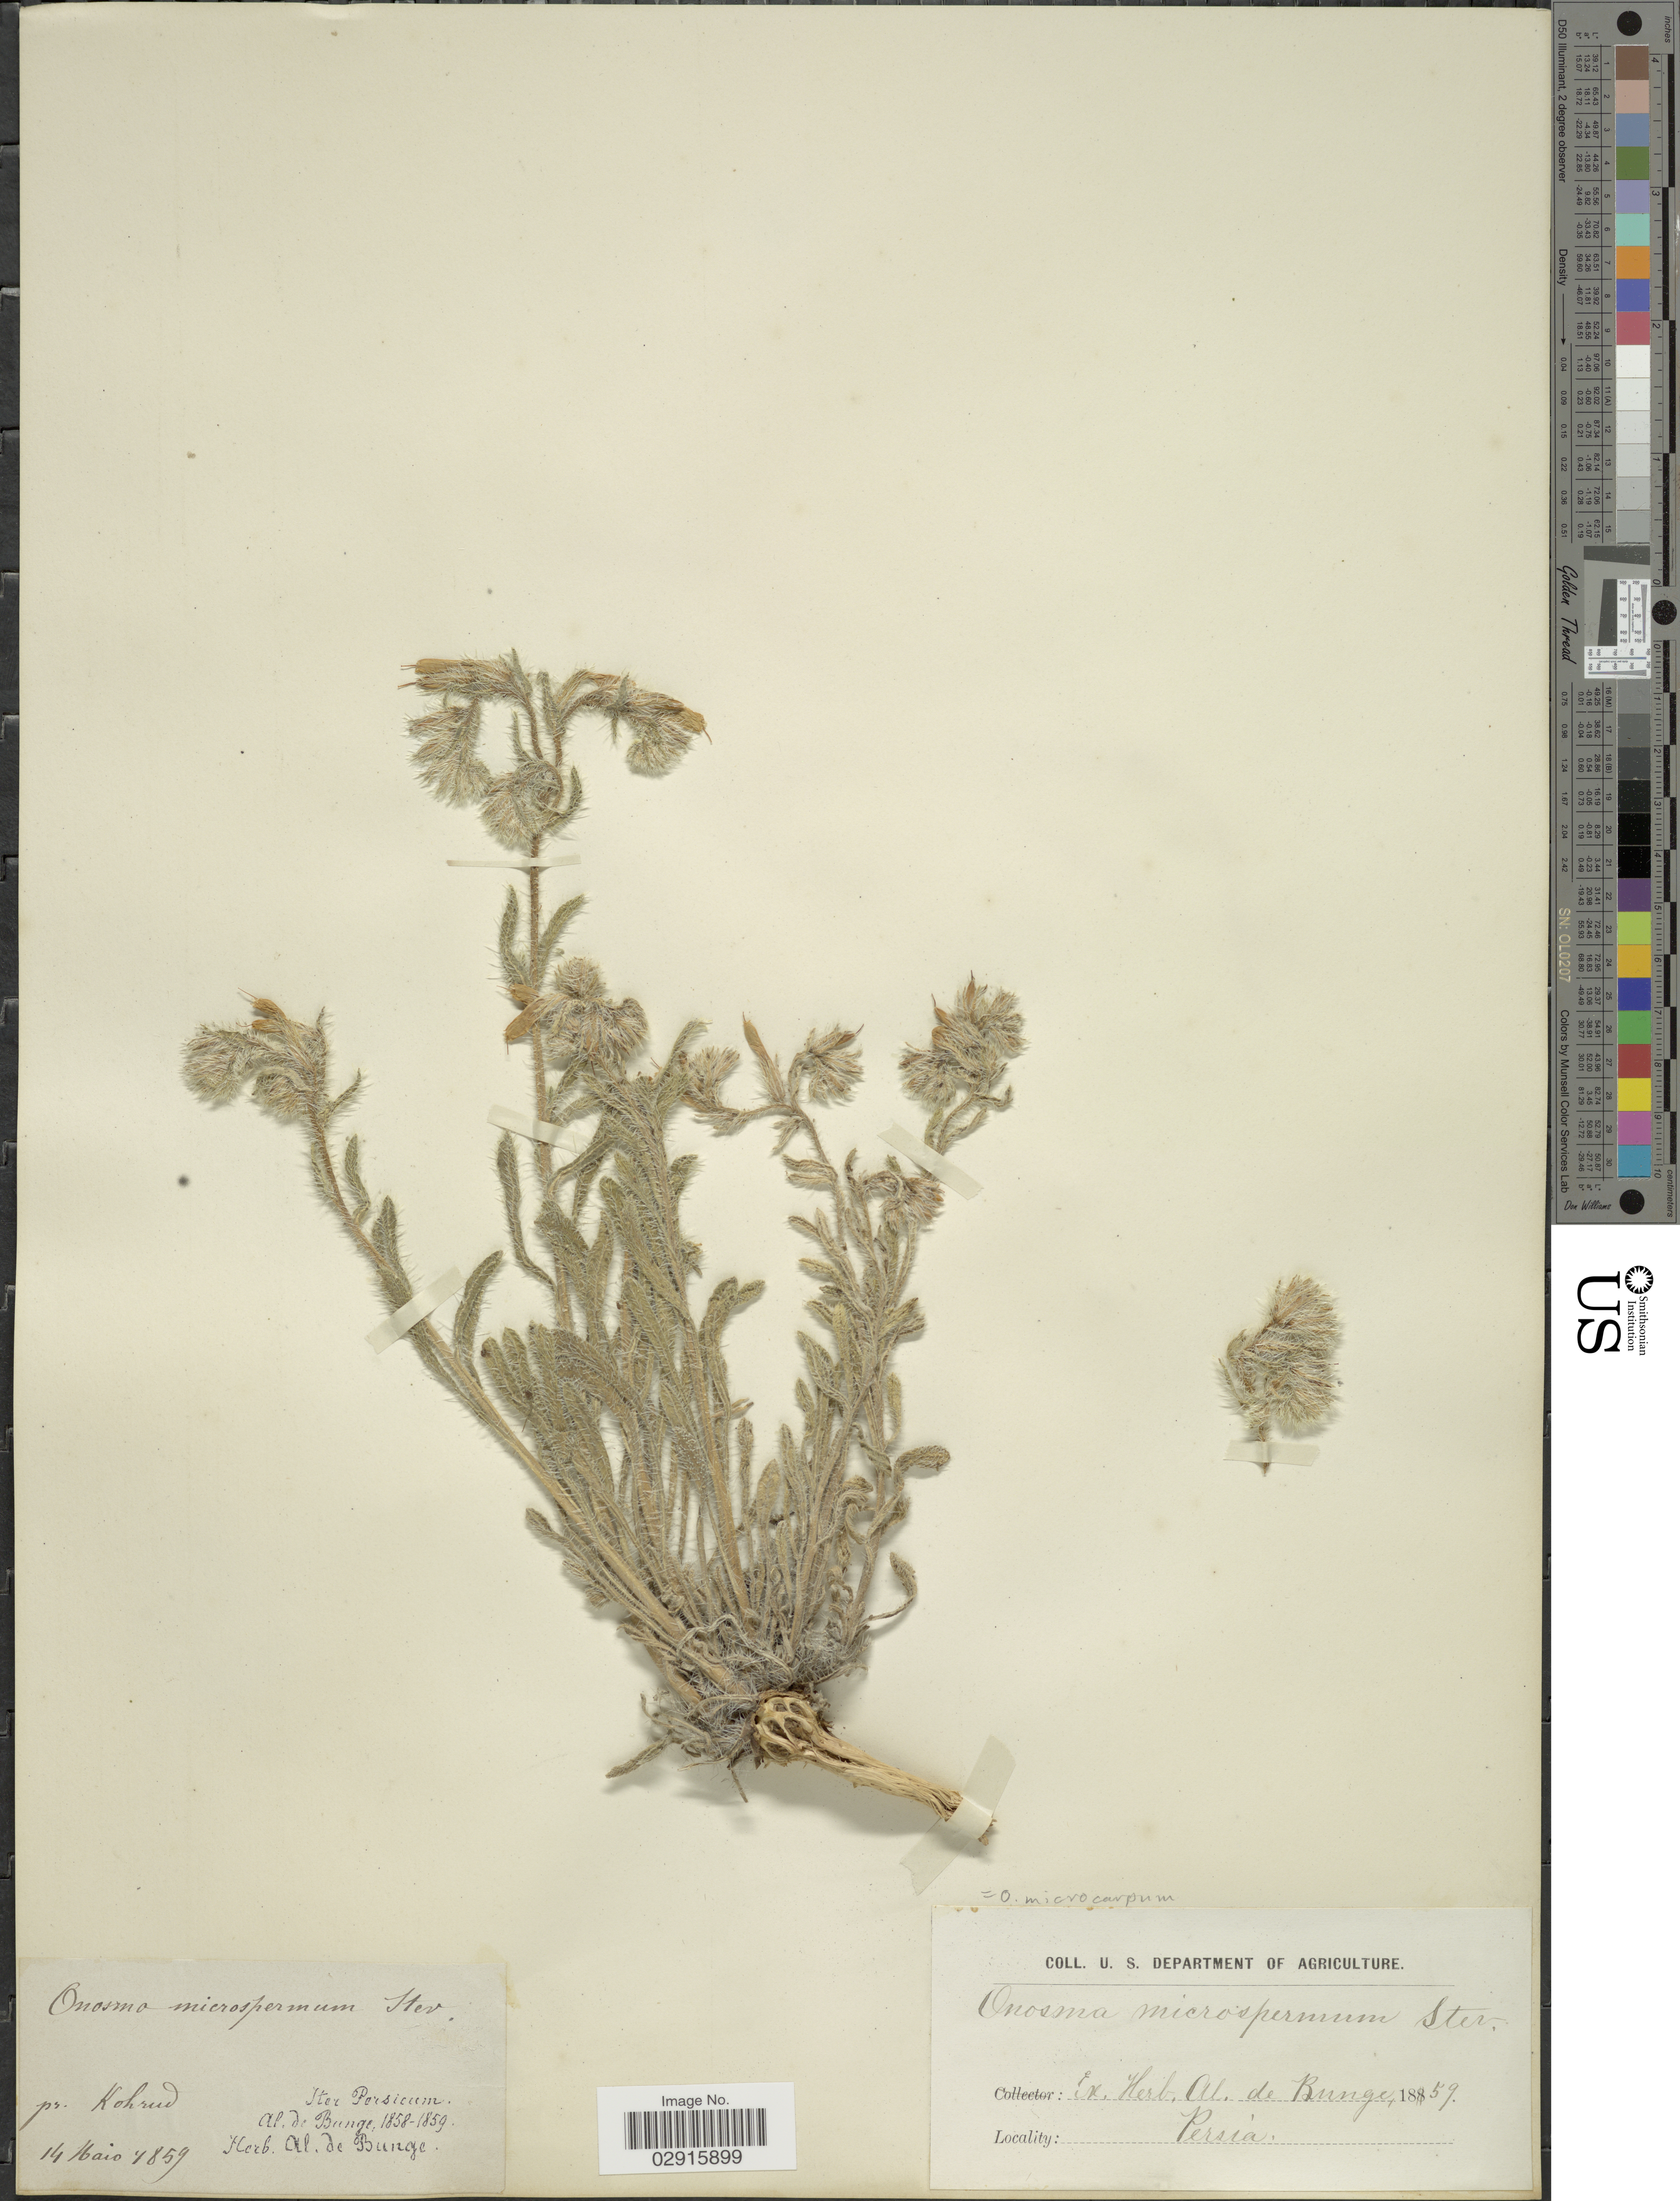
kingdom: Plantae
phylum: Tracheophyta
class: Magnoliopsida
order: Boraginales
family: Boraginaceae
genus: Onosma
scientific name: Onosma microcarpa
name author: DC.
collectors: A. de Bunge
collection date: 1859-05-14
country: Iran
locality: Pr. Kohrud, Iter Persicum.